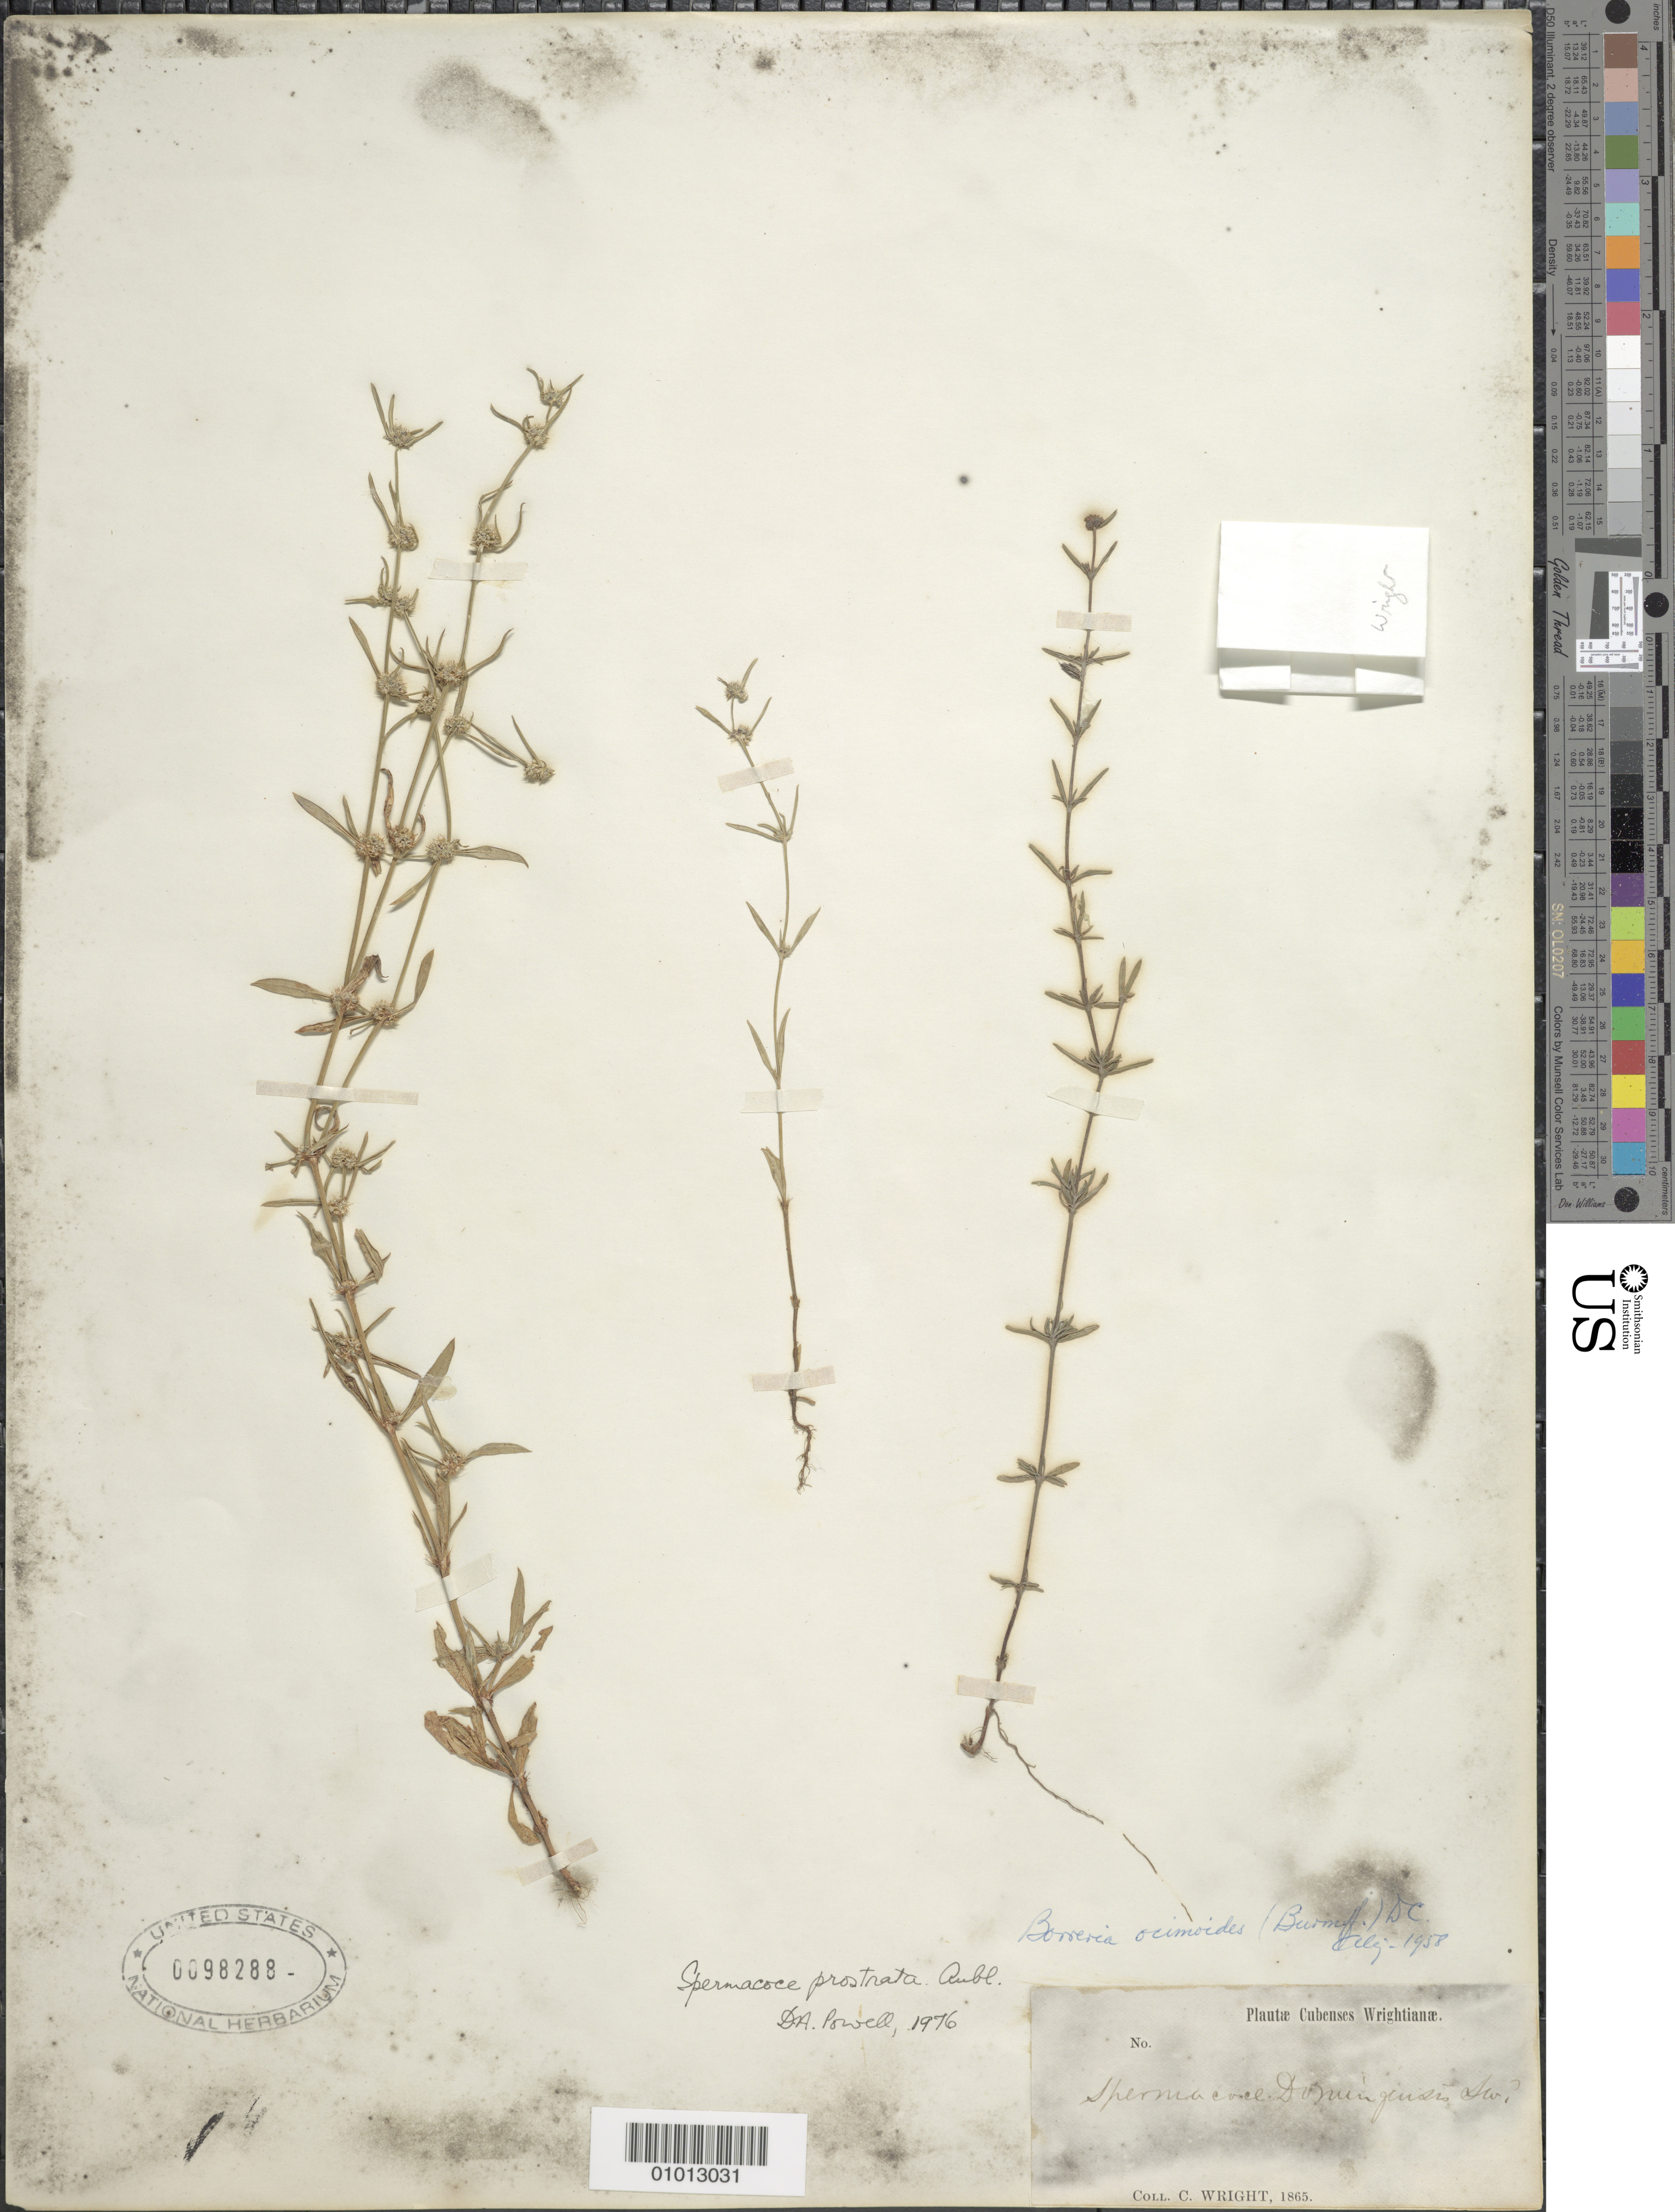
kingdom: Plantae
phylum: Tracheophyta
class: Magnoliopsida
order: Gentianales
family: Rubiaceae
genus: Spermacoce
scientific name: Spermacoce prostrata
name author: Aubl.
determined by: Powell, D. A.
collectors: C. Wright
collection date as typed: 1865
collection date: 1865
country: Cuba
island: Cuba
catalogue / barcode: US 98288